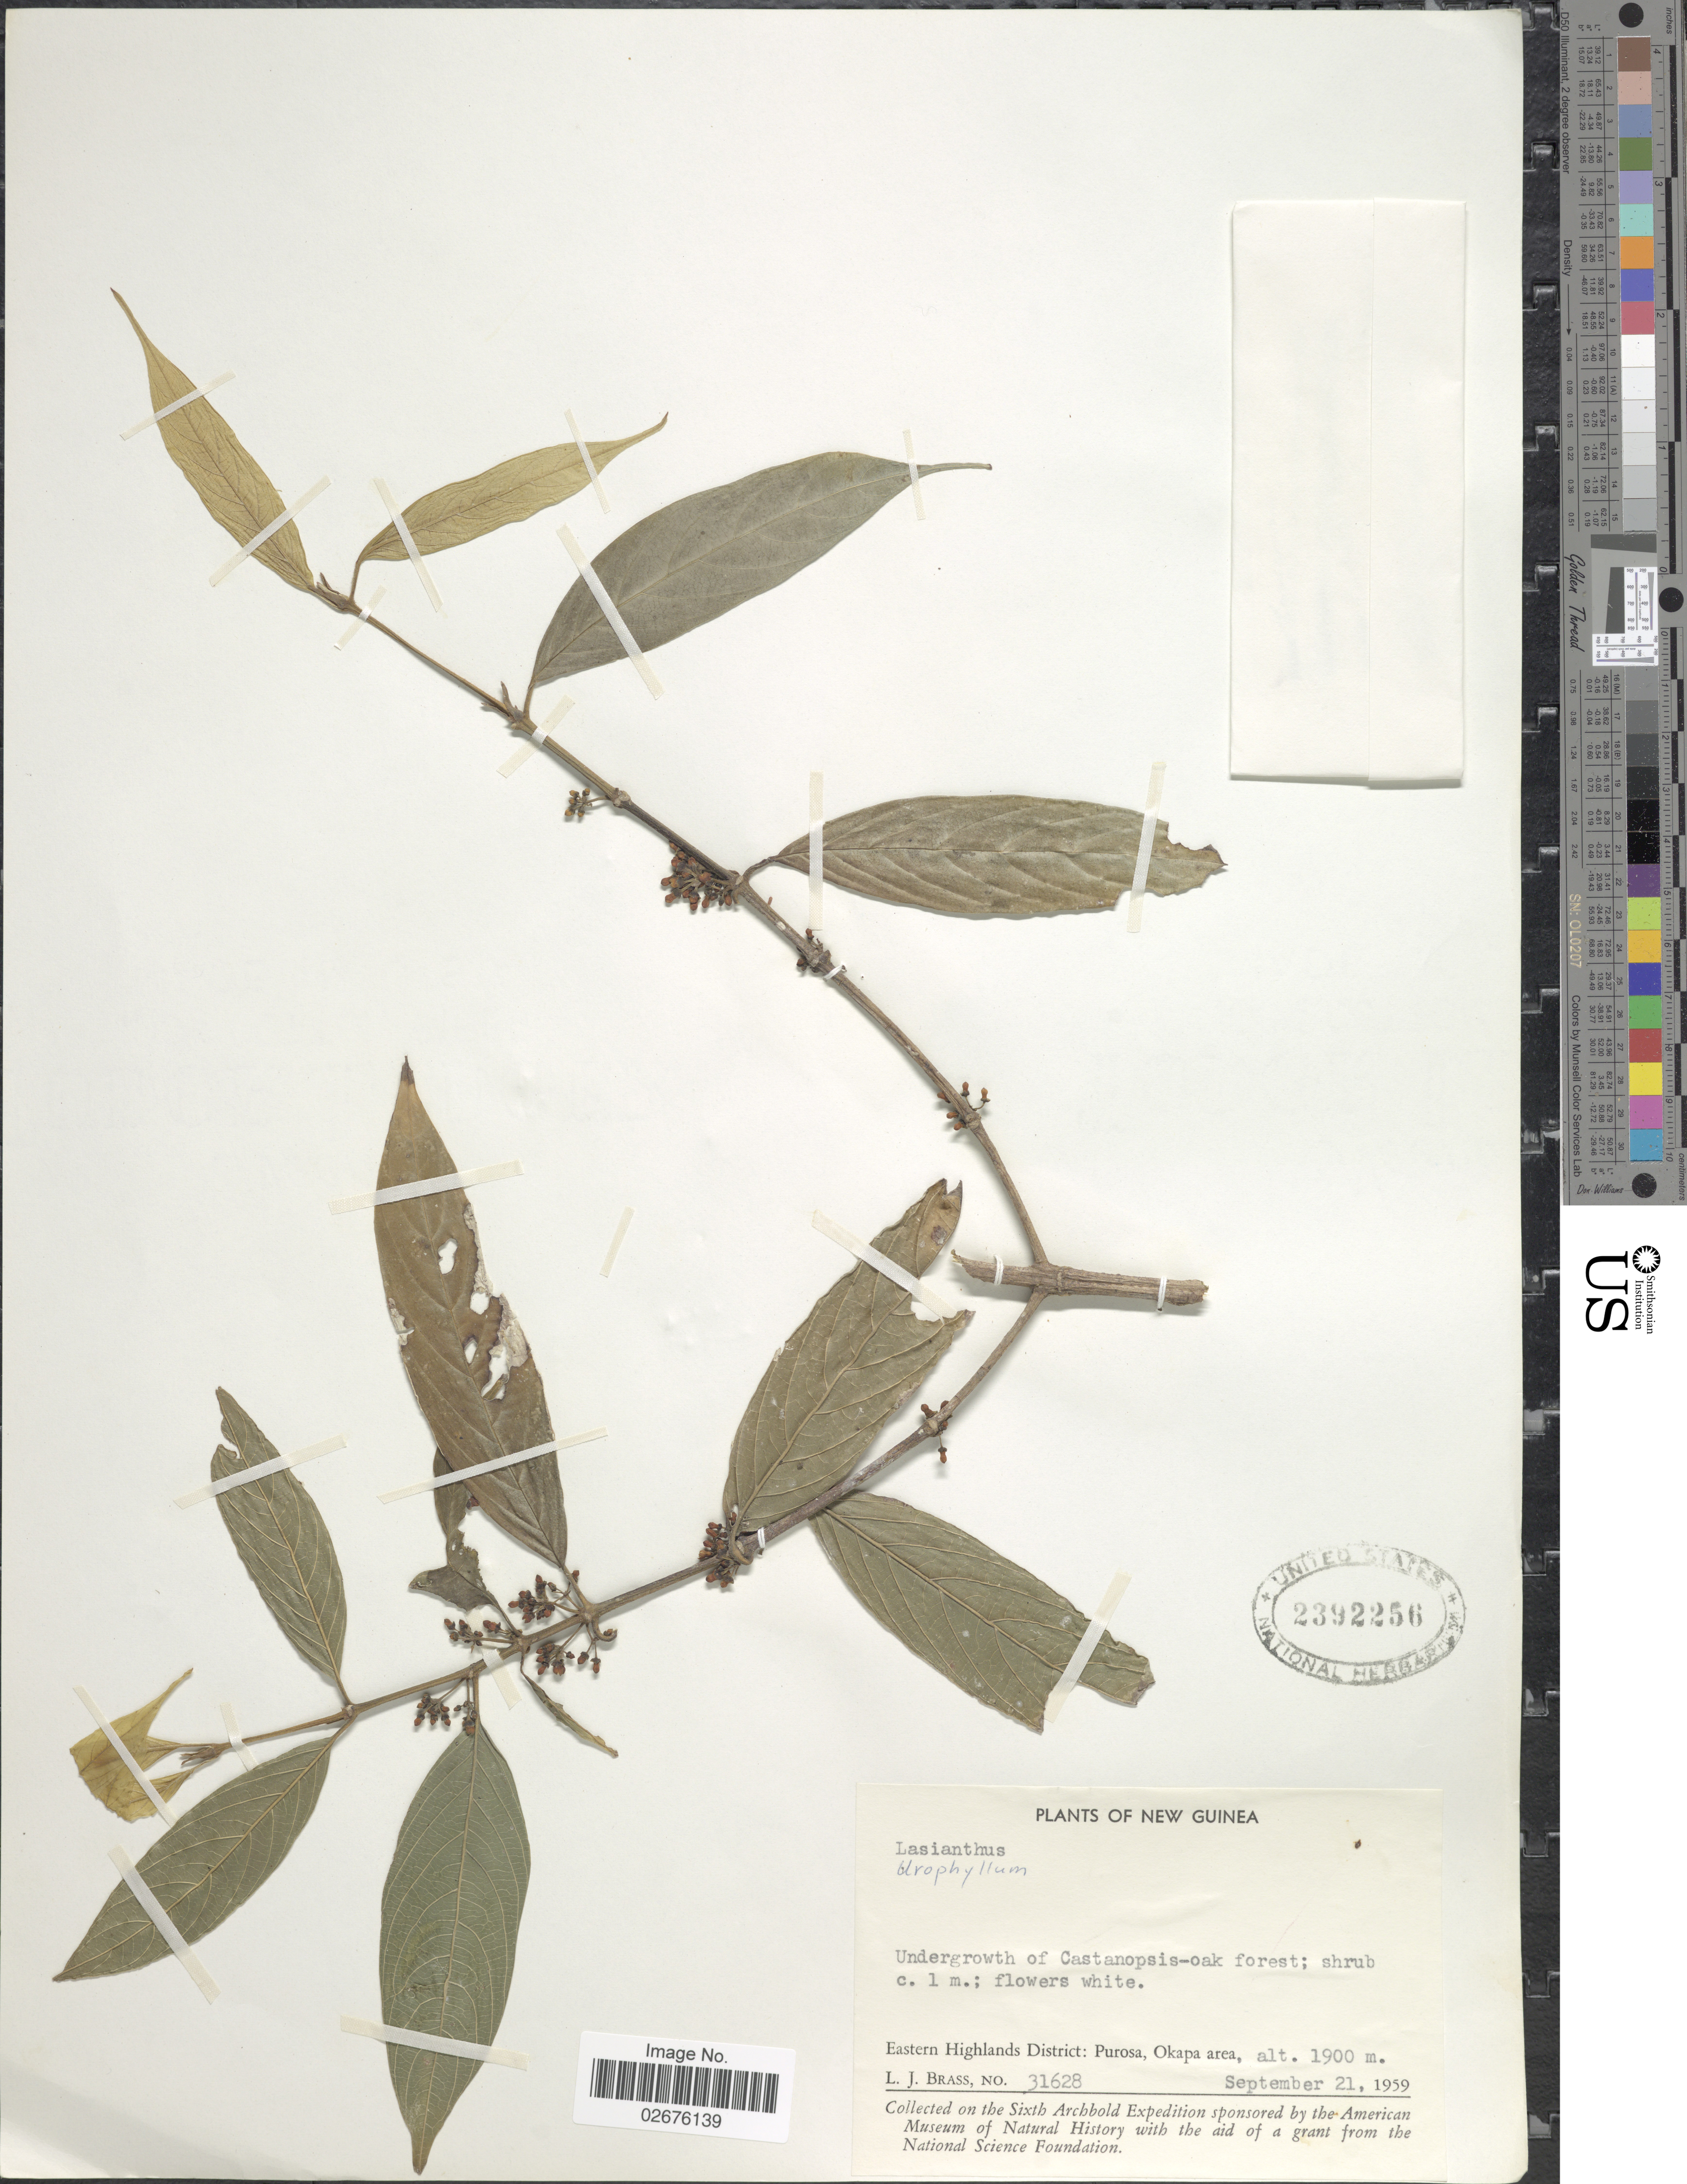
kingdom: Plantae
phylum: Tracheophyta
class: Magnoliopsida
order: Gentianales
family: Rubiaceae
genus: Lasianthus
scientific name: Lasianthus sp.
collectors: L. J. Brass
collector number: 31628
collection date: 1959-09-21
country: Papua New Guinea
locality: New Guinea. Eastern Highlands District: Purosa, Okapa area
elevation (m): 1900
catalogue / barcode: US 2392256